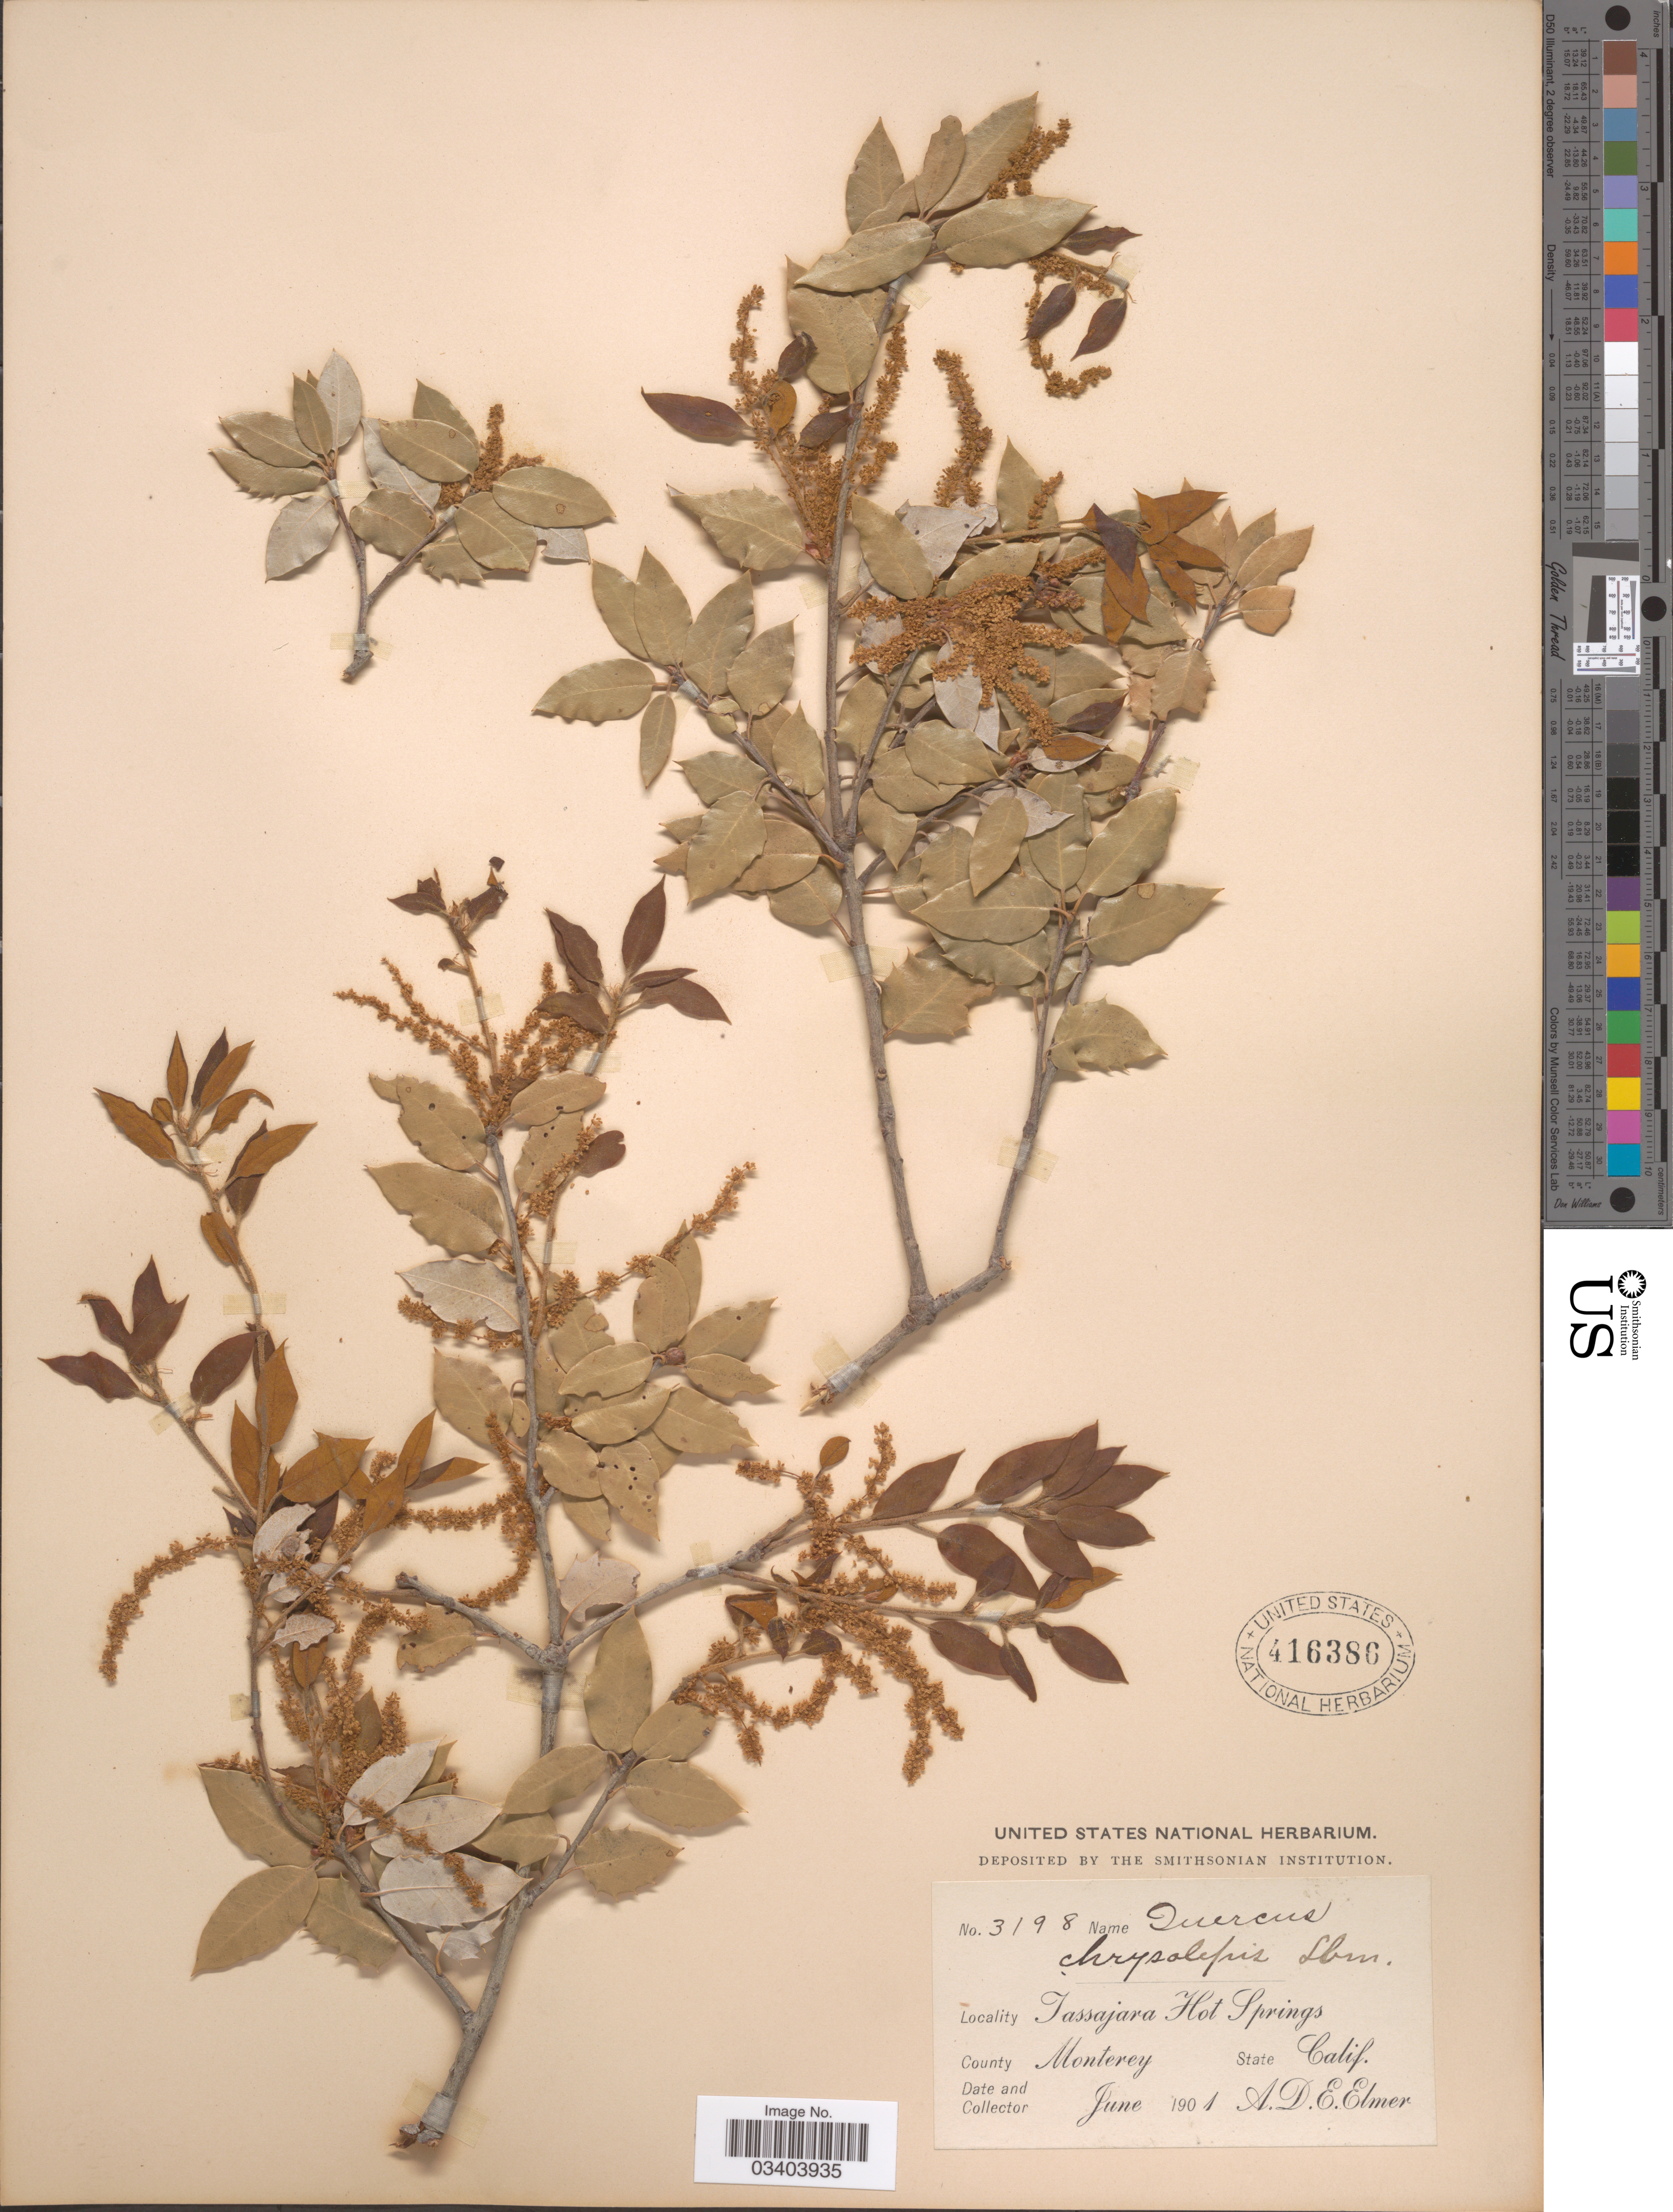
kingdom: Plantae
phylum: Tracheophyta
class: Magnoliopsida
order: Fagales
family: Fagaceae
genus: Quercus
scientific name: Quercus chrysolepis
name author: Liebm.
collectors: A. D. E. Elmer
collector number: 3198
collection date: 1901-06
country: United States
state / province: California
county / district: Monterey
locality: County Monterey.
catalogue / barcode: US 416386